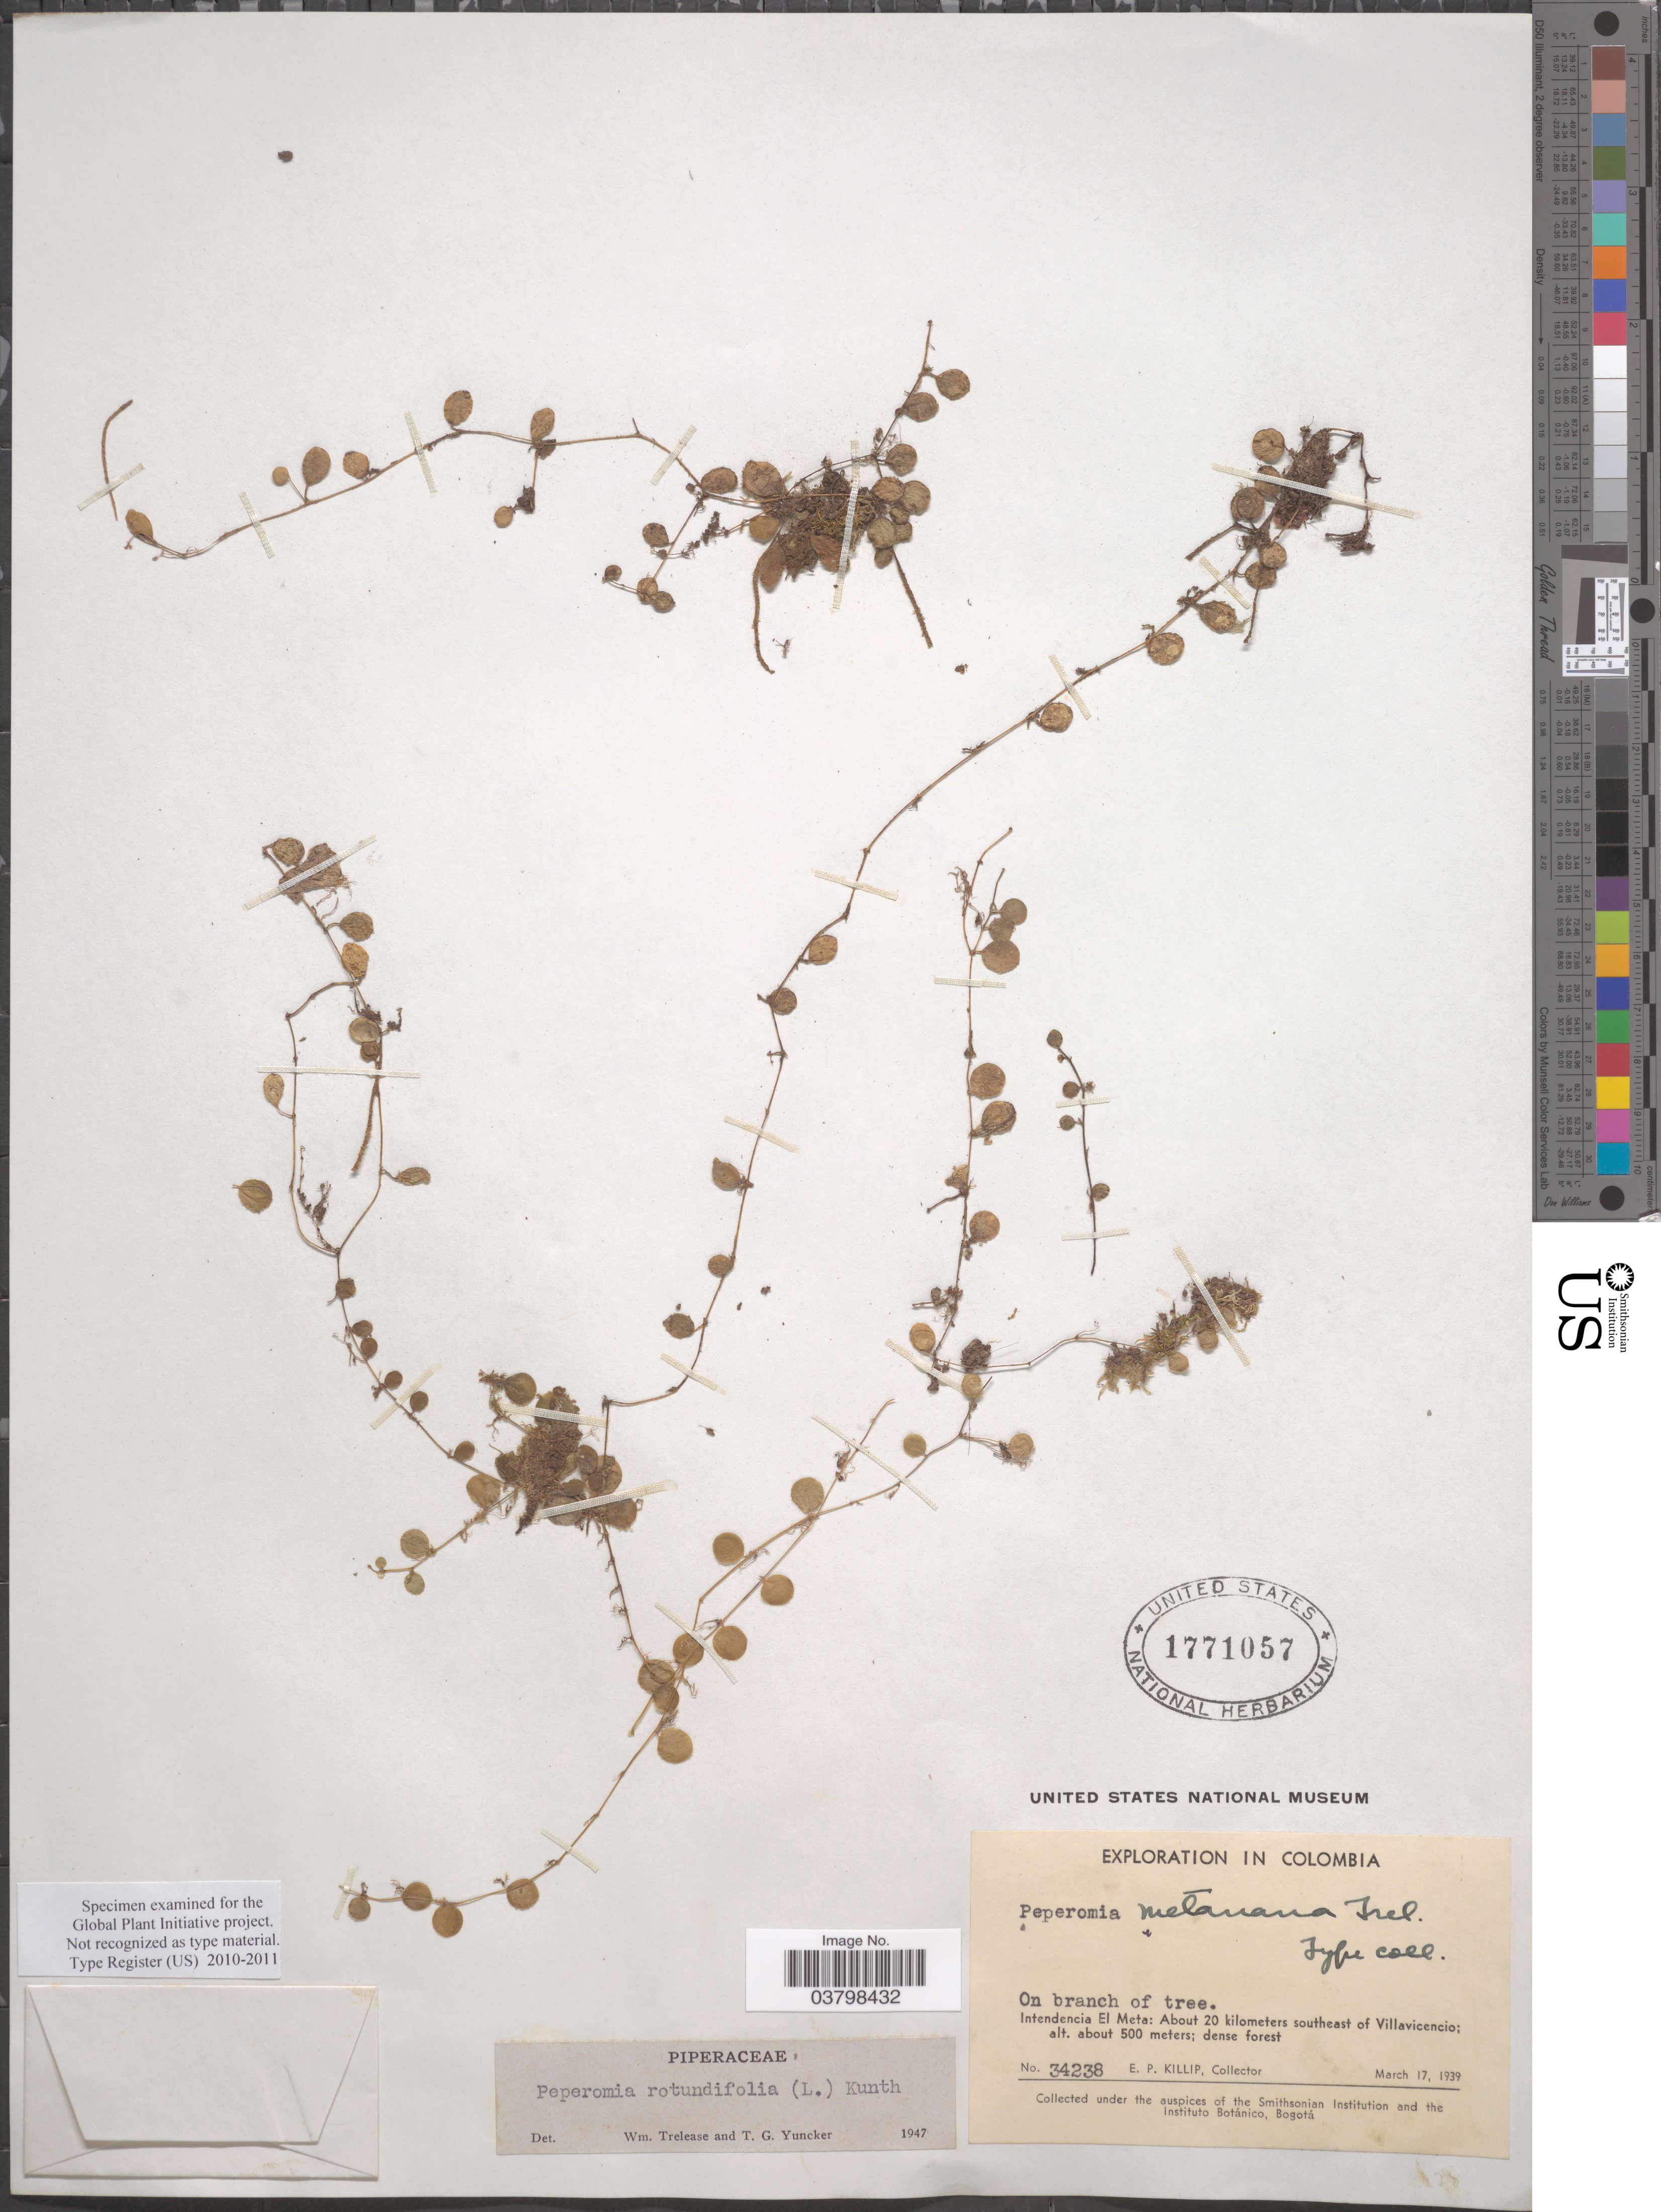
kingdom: Plantae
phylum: Tracheophyta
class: Magnoliopsida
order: Piperales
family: Piperaceae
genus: Peperomia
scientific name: Peperomia rotundifolia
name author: (L.) Kunth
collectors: E. P. Killip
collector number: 34238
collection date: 1939-03-17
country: Colombia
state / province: Meta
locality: Intendencia El Meta: About 20 kilometers southeast of Villavicencio.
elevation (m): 500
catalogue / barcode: US 1771057